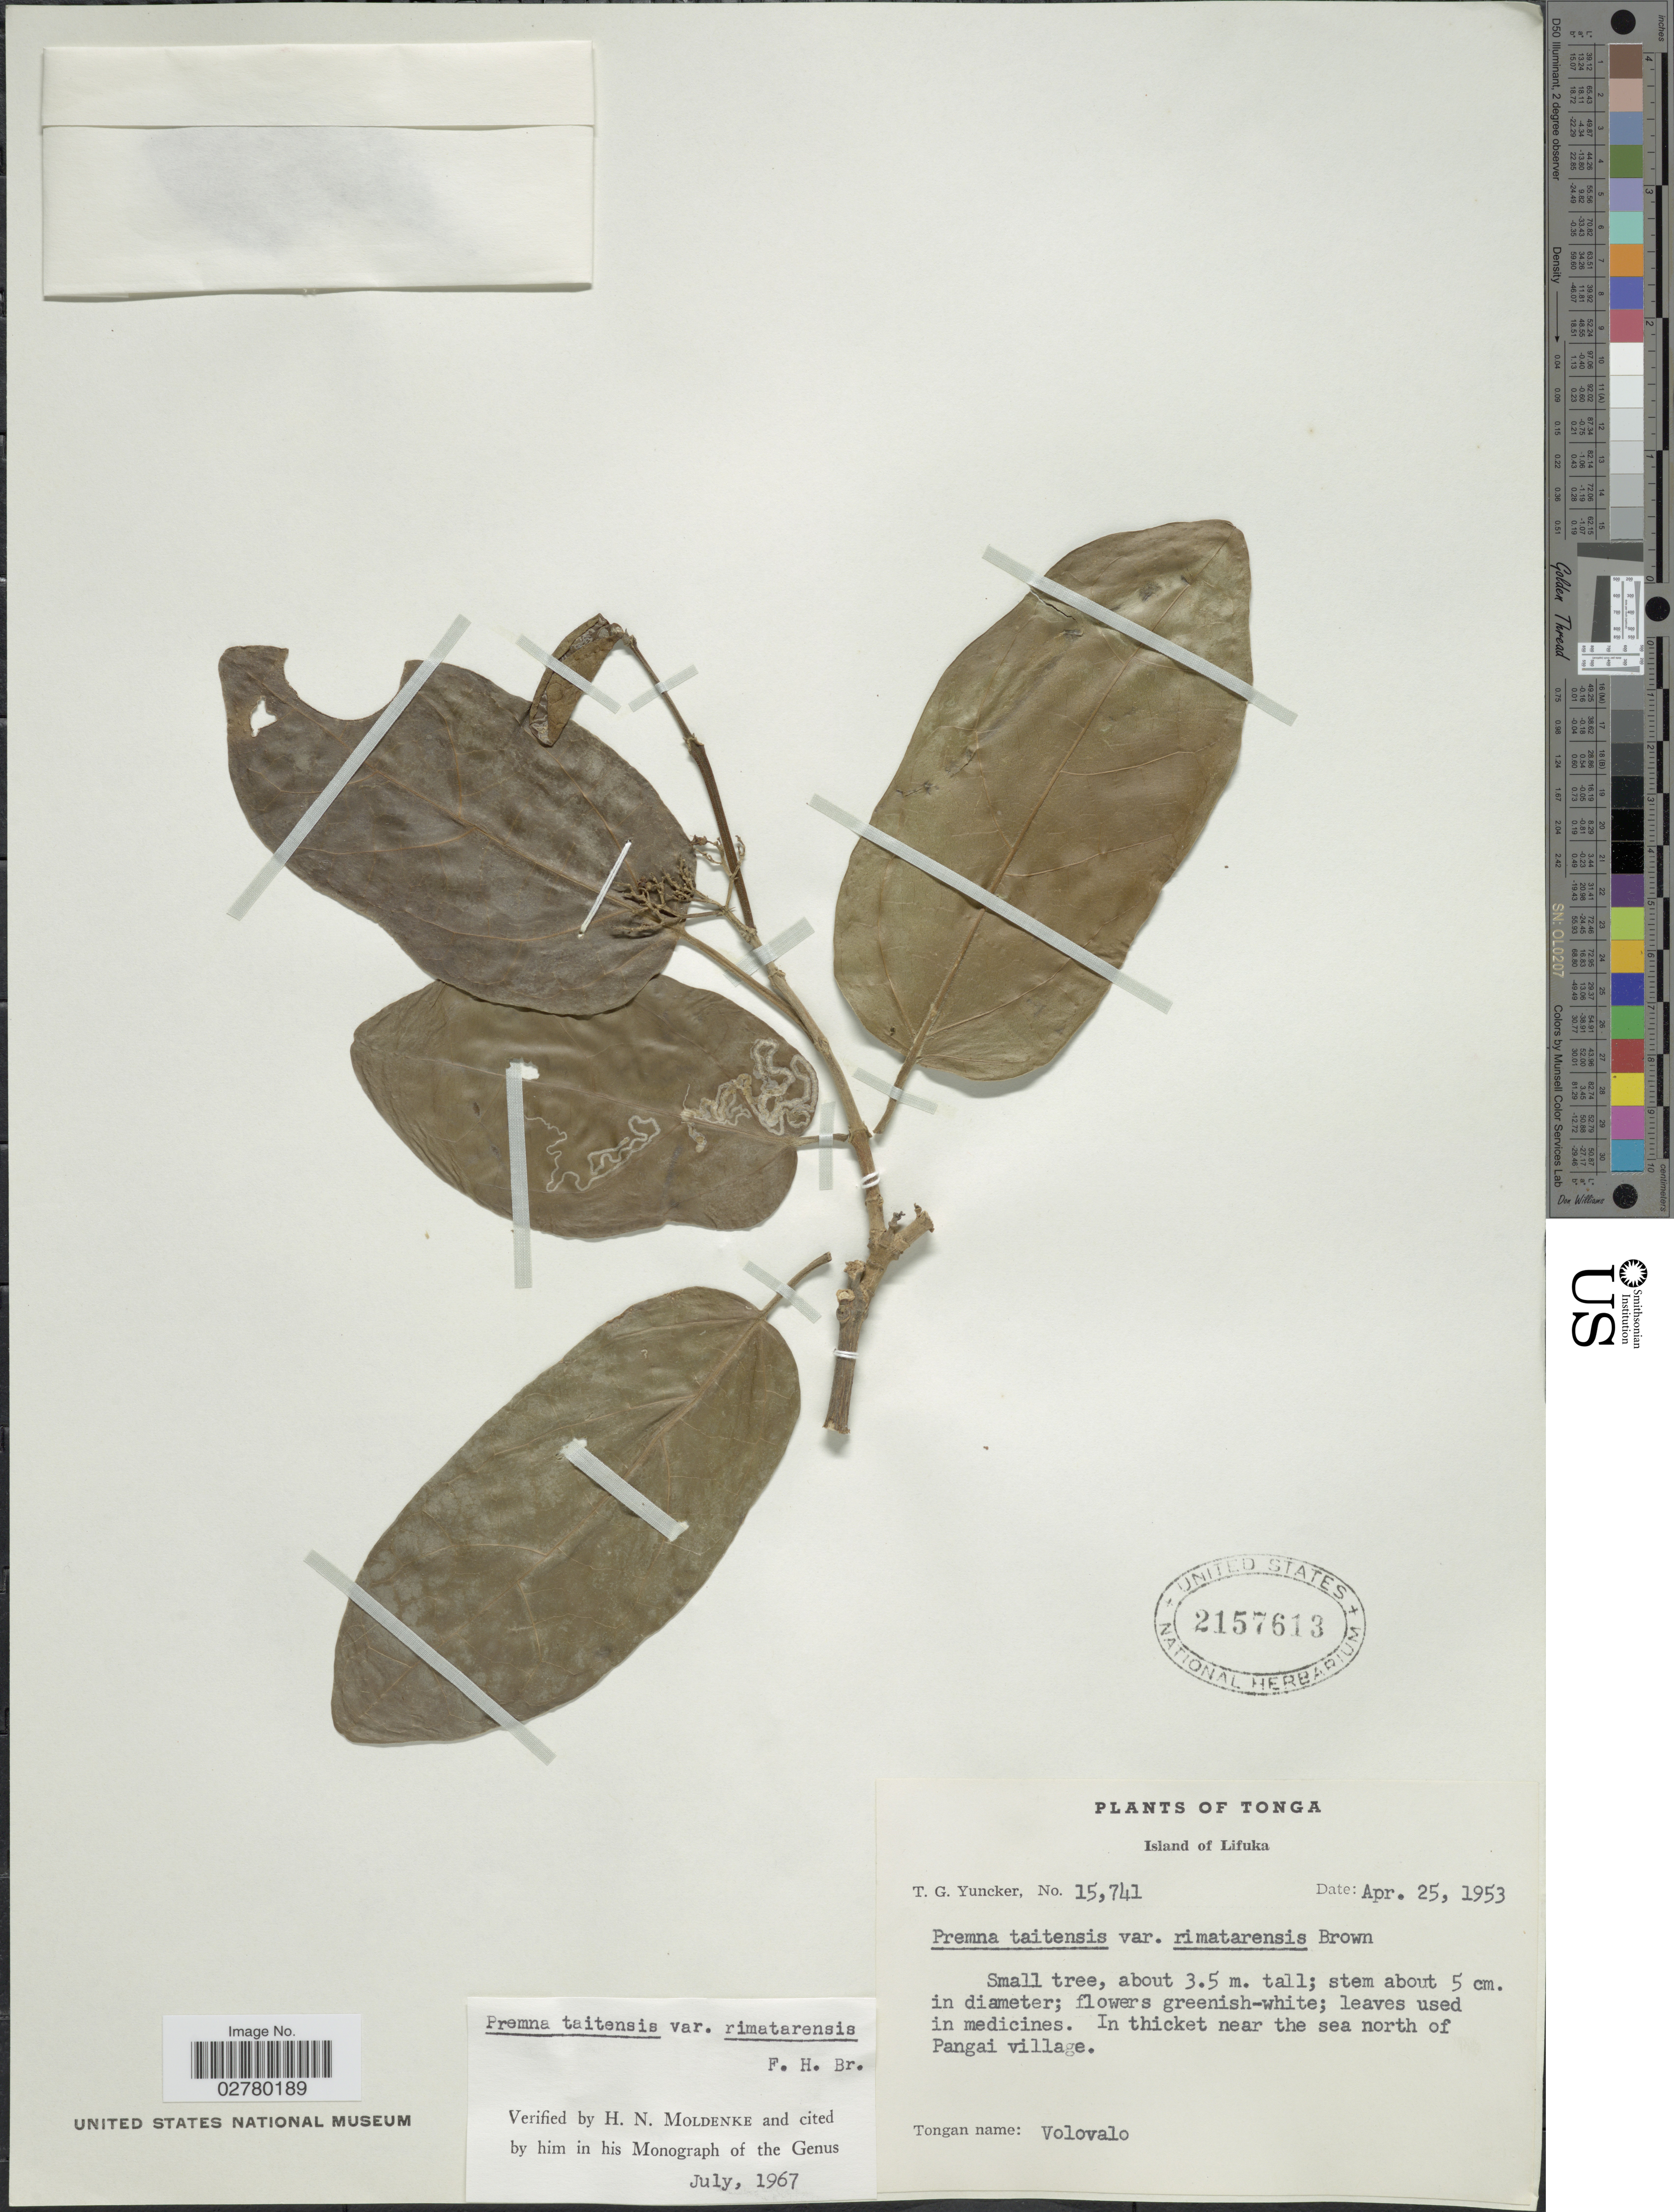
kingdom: Plantae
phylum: Tracheophyta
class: Magnoliopsida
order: Lamiales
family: Lamiaceae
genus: Premna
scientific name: Premna taitensis var. rimatarensis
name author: F. Br.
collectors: T. G. Yuncker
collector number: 15741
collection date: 1953-04-25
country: Tonga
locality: Island of Lifuka. In thicket near the sea north of Pangai village.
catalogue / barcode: US 2157613